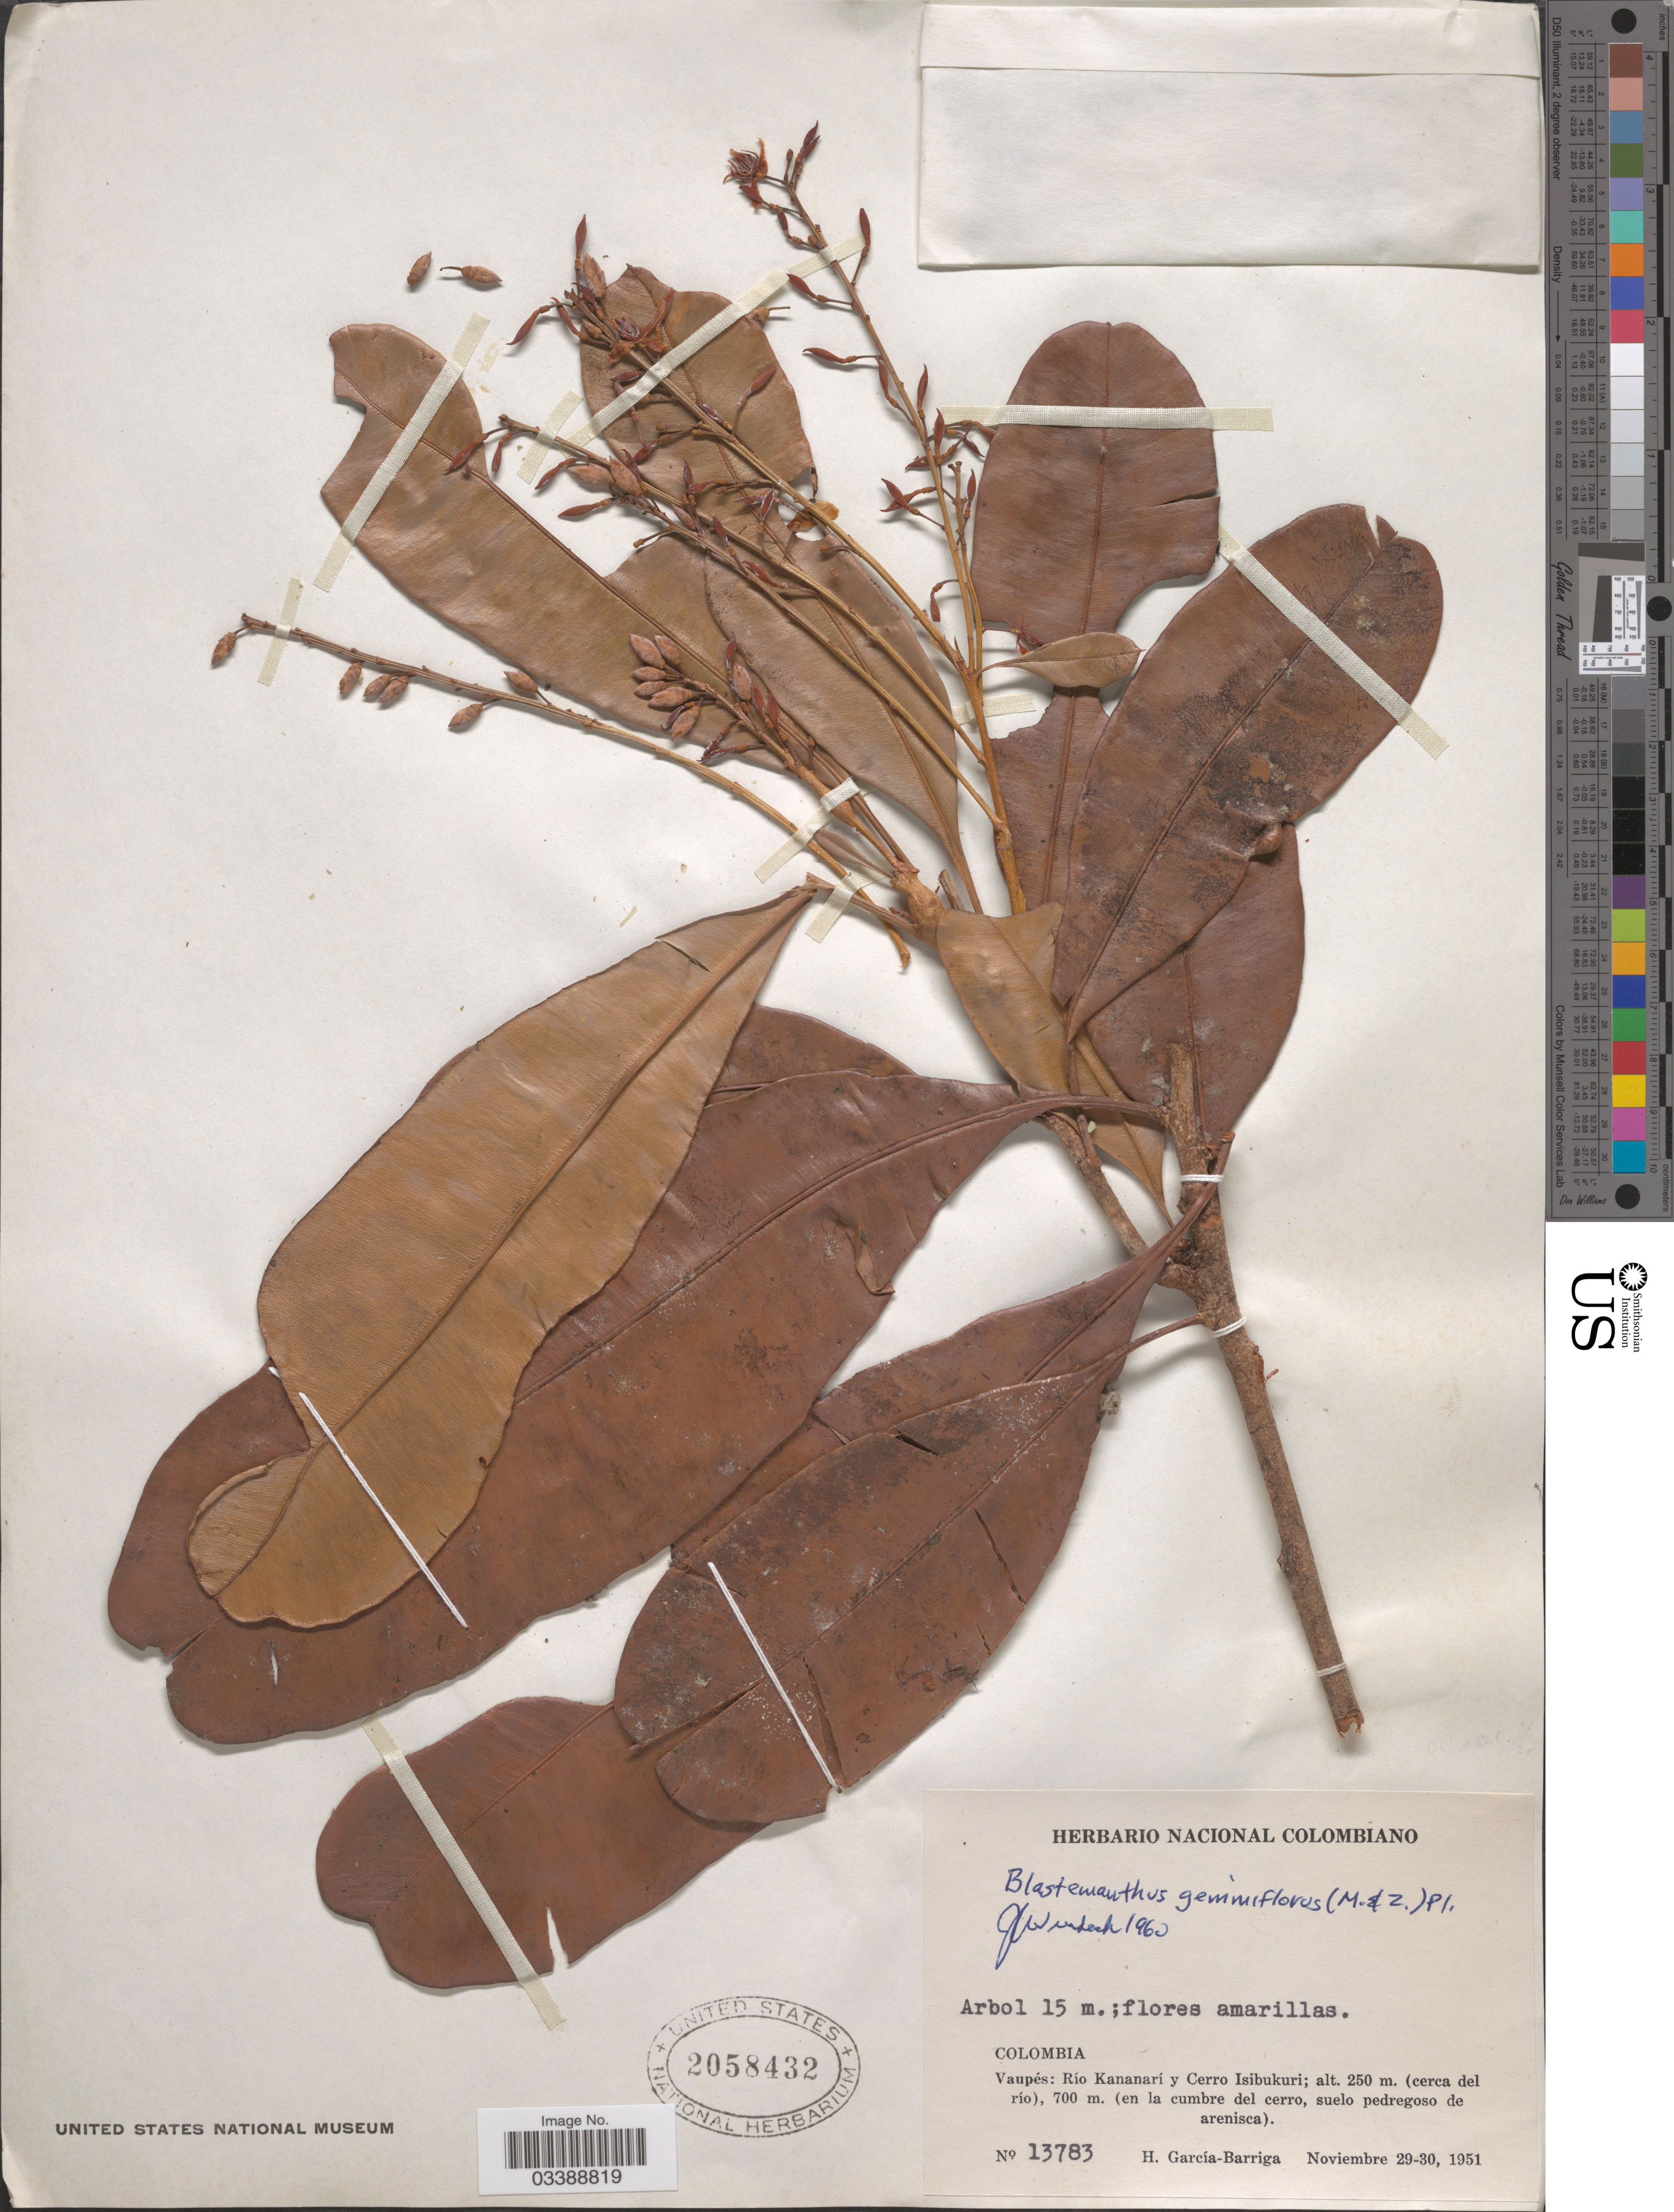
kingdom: Plantae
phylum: Tracheophyta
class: Magnoliopsida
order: Malpighiales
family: Ochnaceae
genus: Blastemanthus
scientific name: Blastemanthus gemmiflorus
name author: (Mart.) Planch.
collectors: H. García Barriga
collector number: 13783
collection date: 1951-11-29/1951-11-30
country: Colombia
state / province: Vaupés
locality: Río Kananarí y Cerro Isibukuri. (Cerca del río), 700 m.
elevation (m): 250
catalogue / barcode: US 2058432